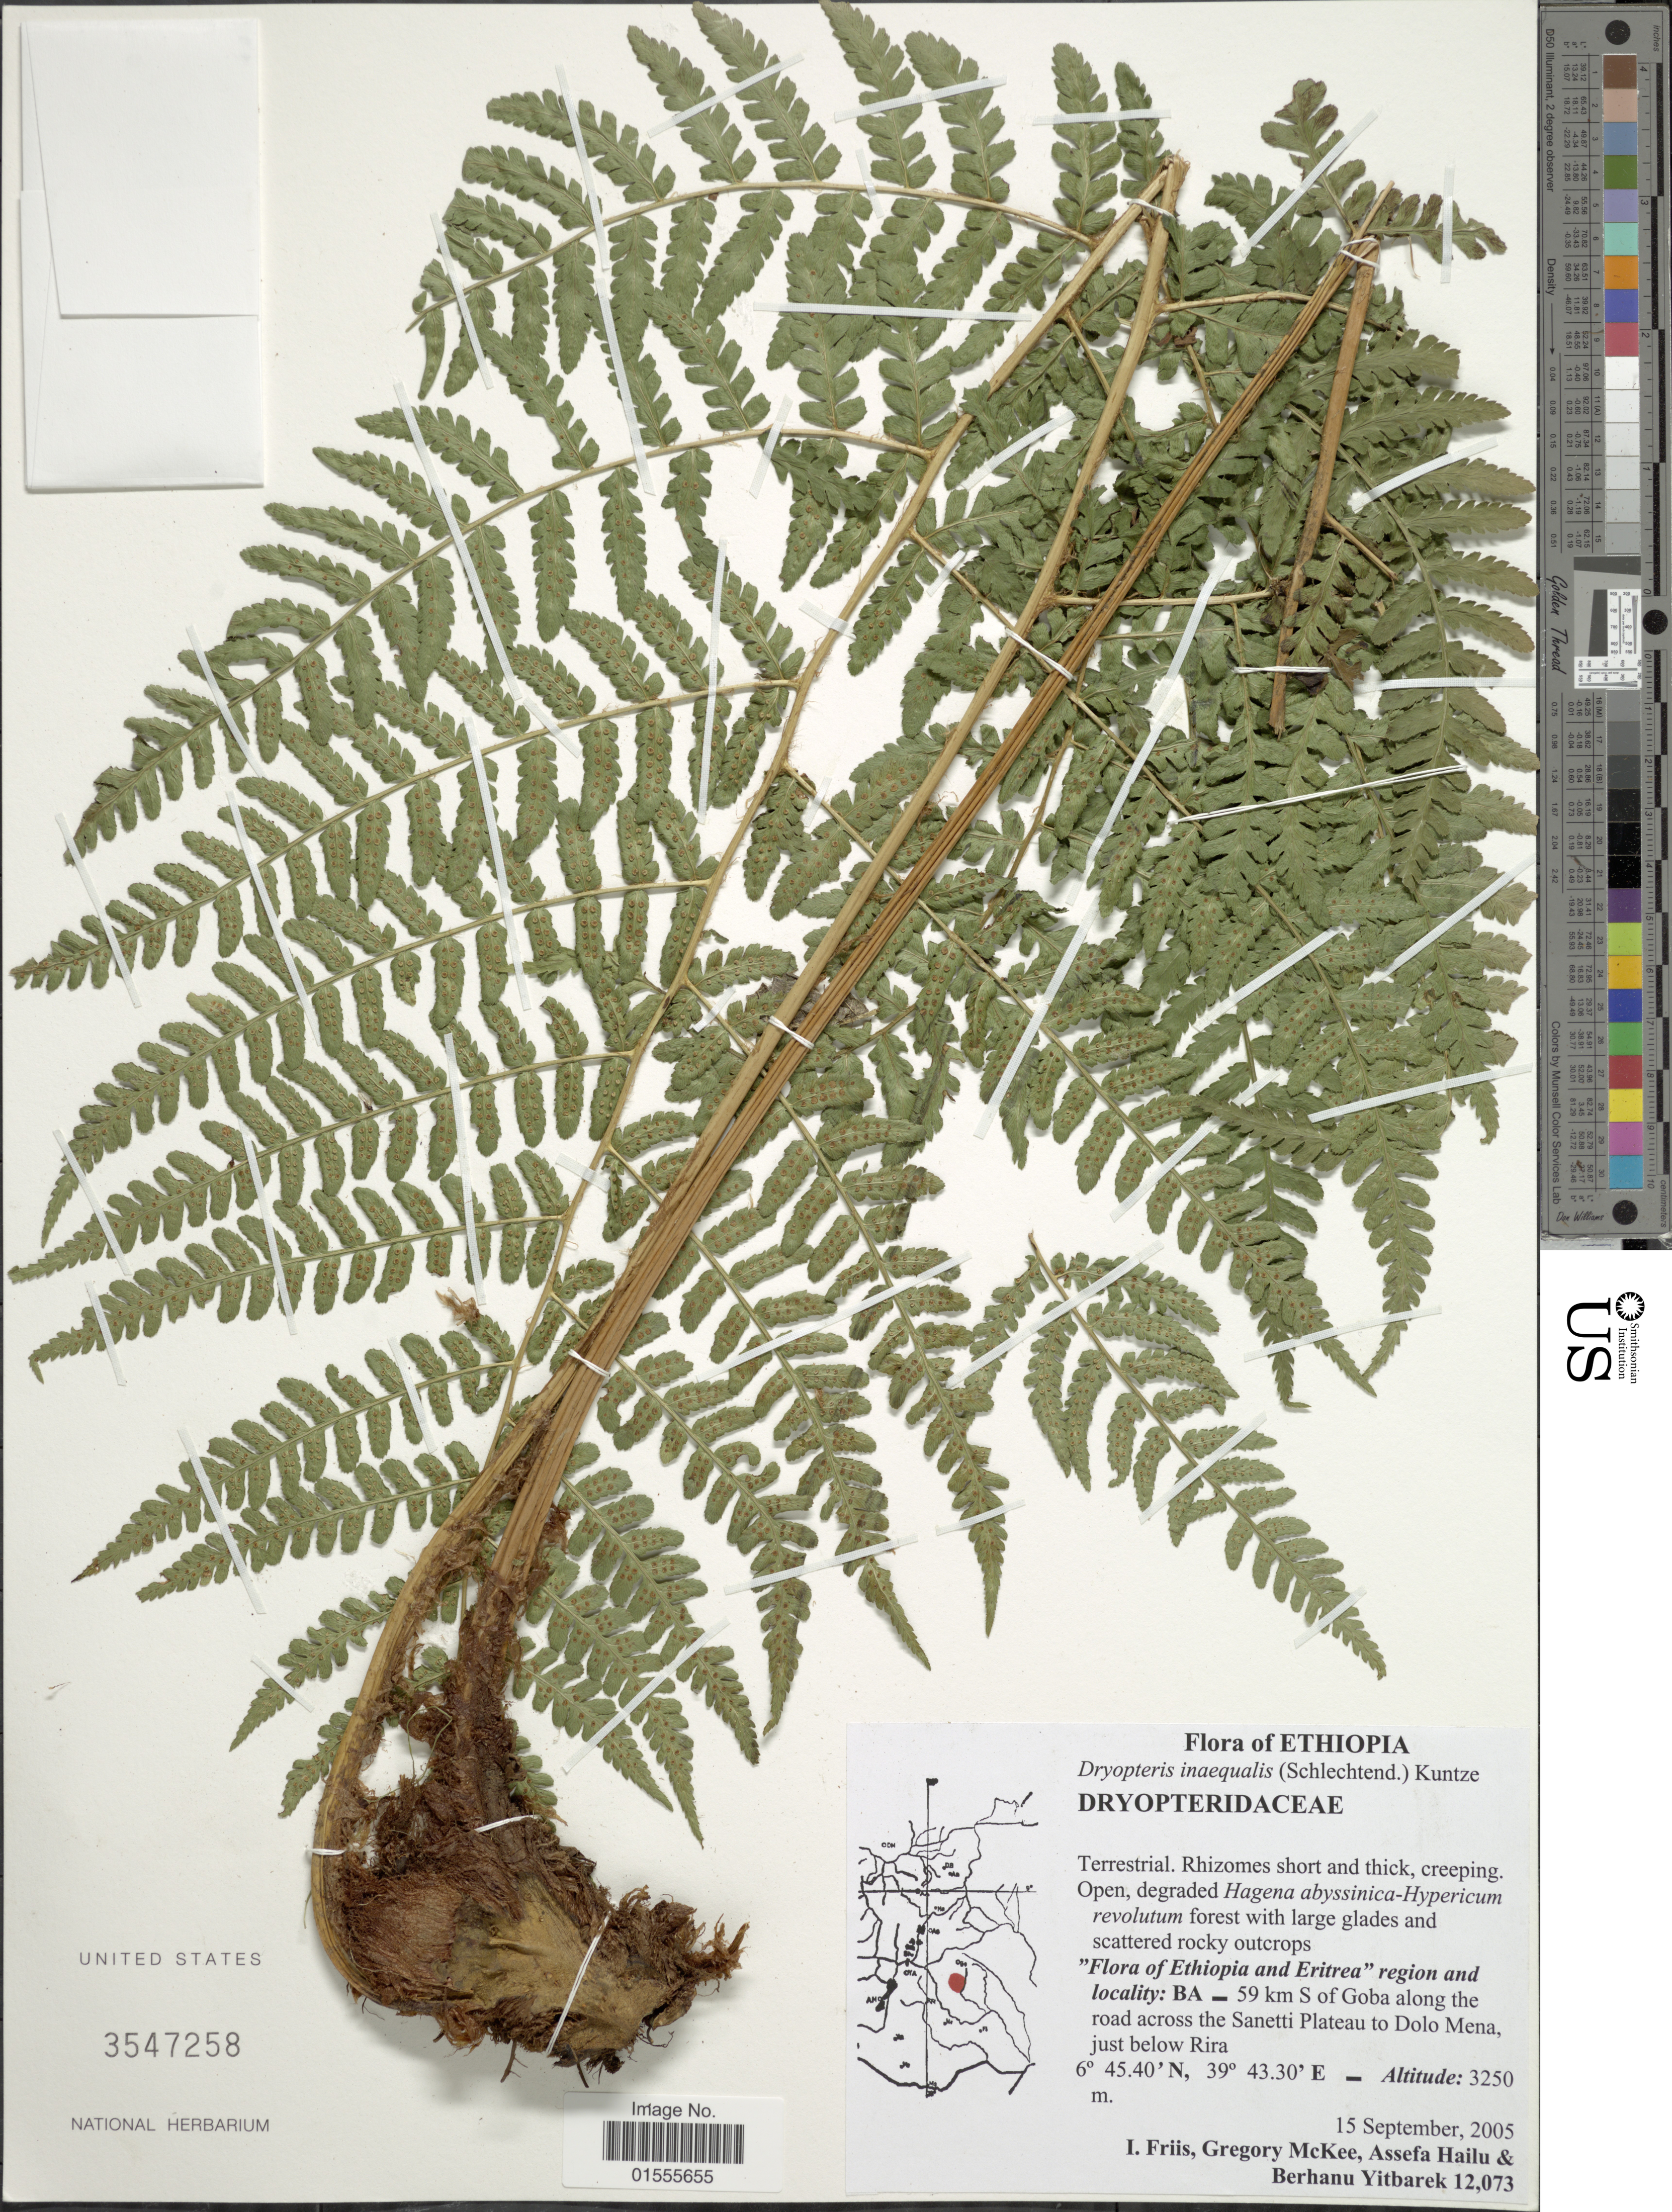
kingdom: Plantae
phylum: Tracheophyta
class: Polypodiopsida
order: Polypodiales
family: Dryopteridaceae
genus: Dryopteris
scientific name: Dryopteris inaequalis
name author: (Schltdl.) Kuntze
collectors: I. Friis, G. S. McKee, A. Hailu & B. Yitbarek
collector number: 12073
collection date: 2005-09-15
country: Ethiopia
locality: Ethipoa and Eritrea, BA _ 59 km S of Goba along the road across the Sanetti Plateau to Dolo Mena, just below Rira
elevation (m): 3250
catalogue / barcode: US 3547258